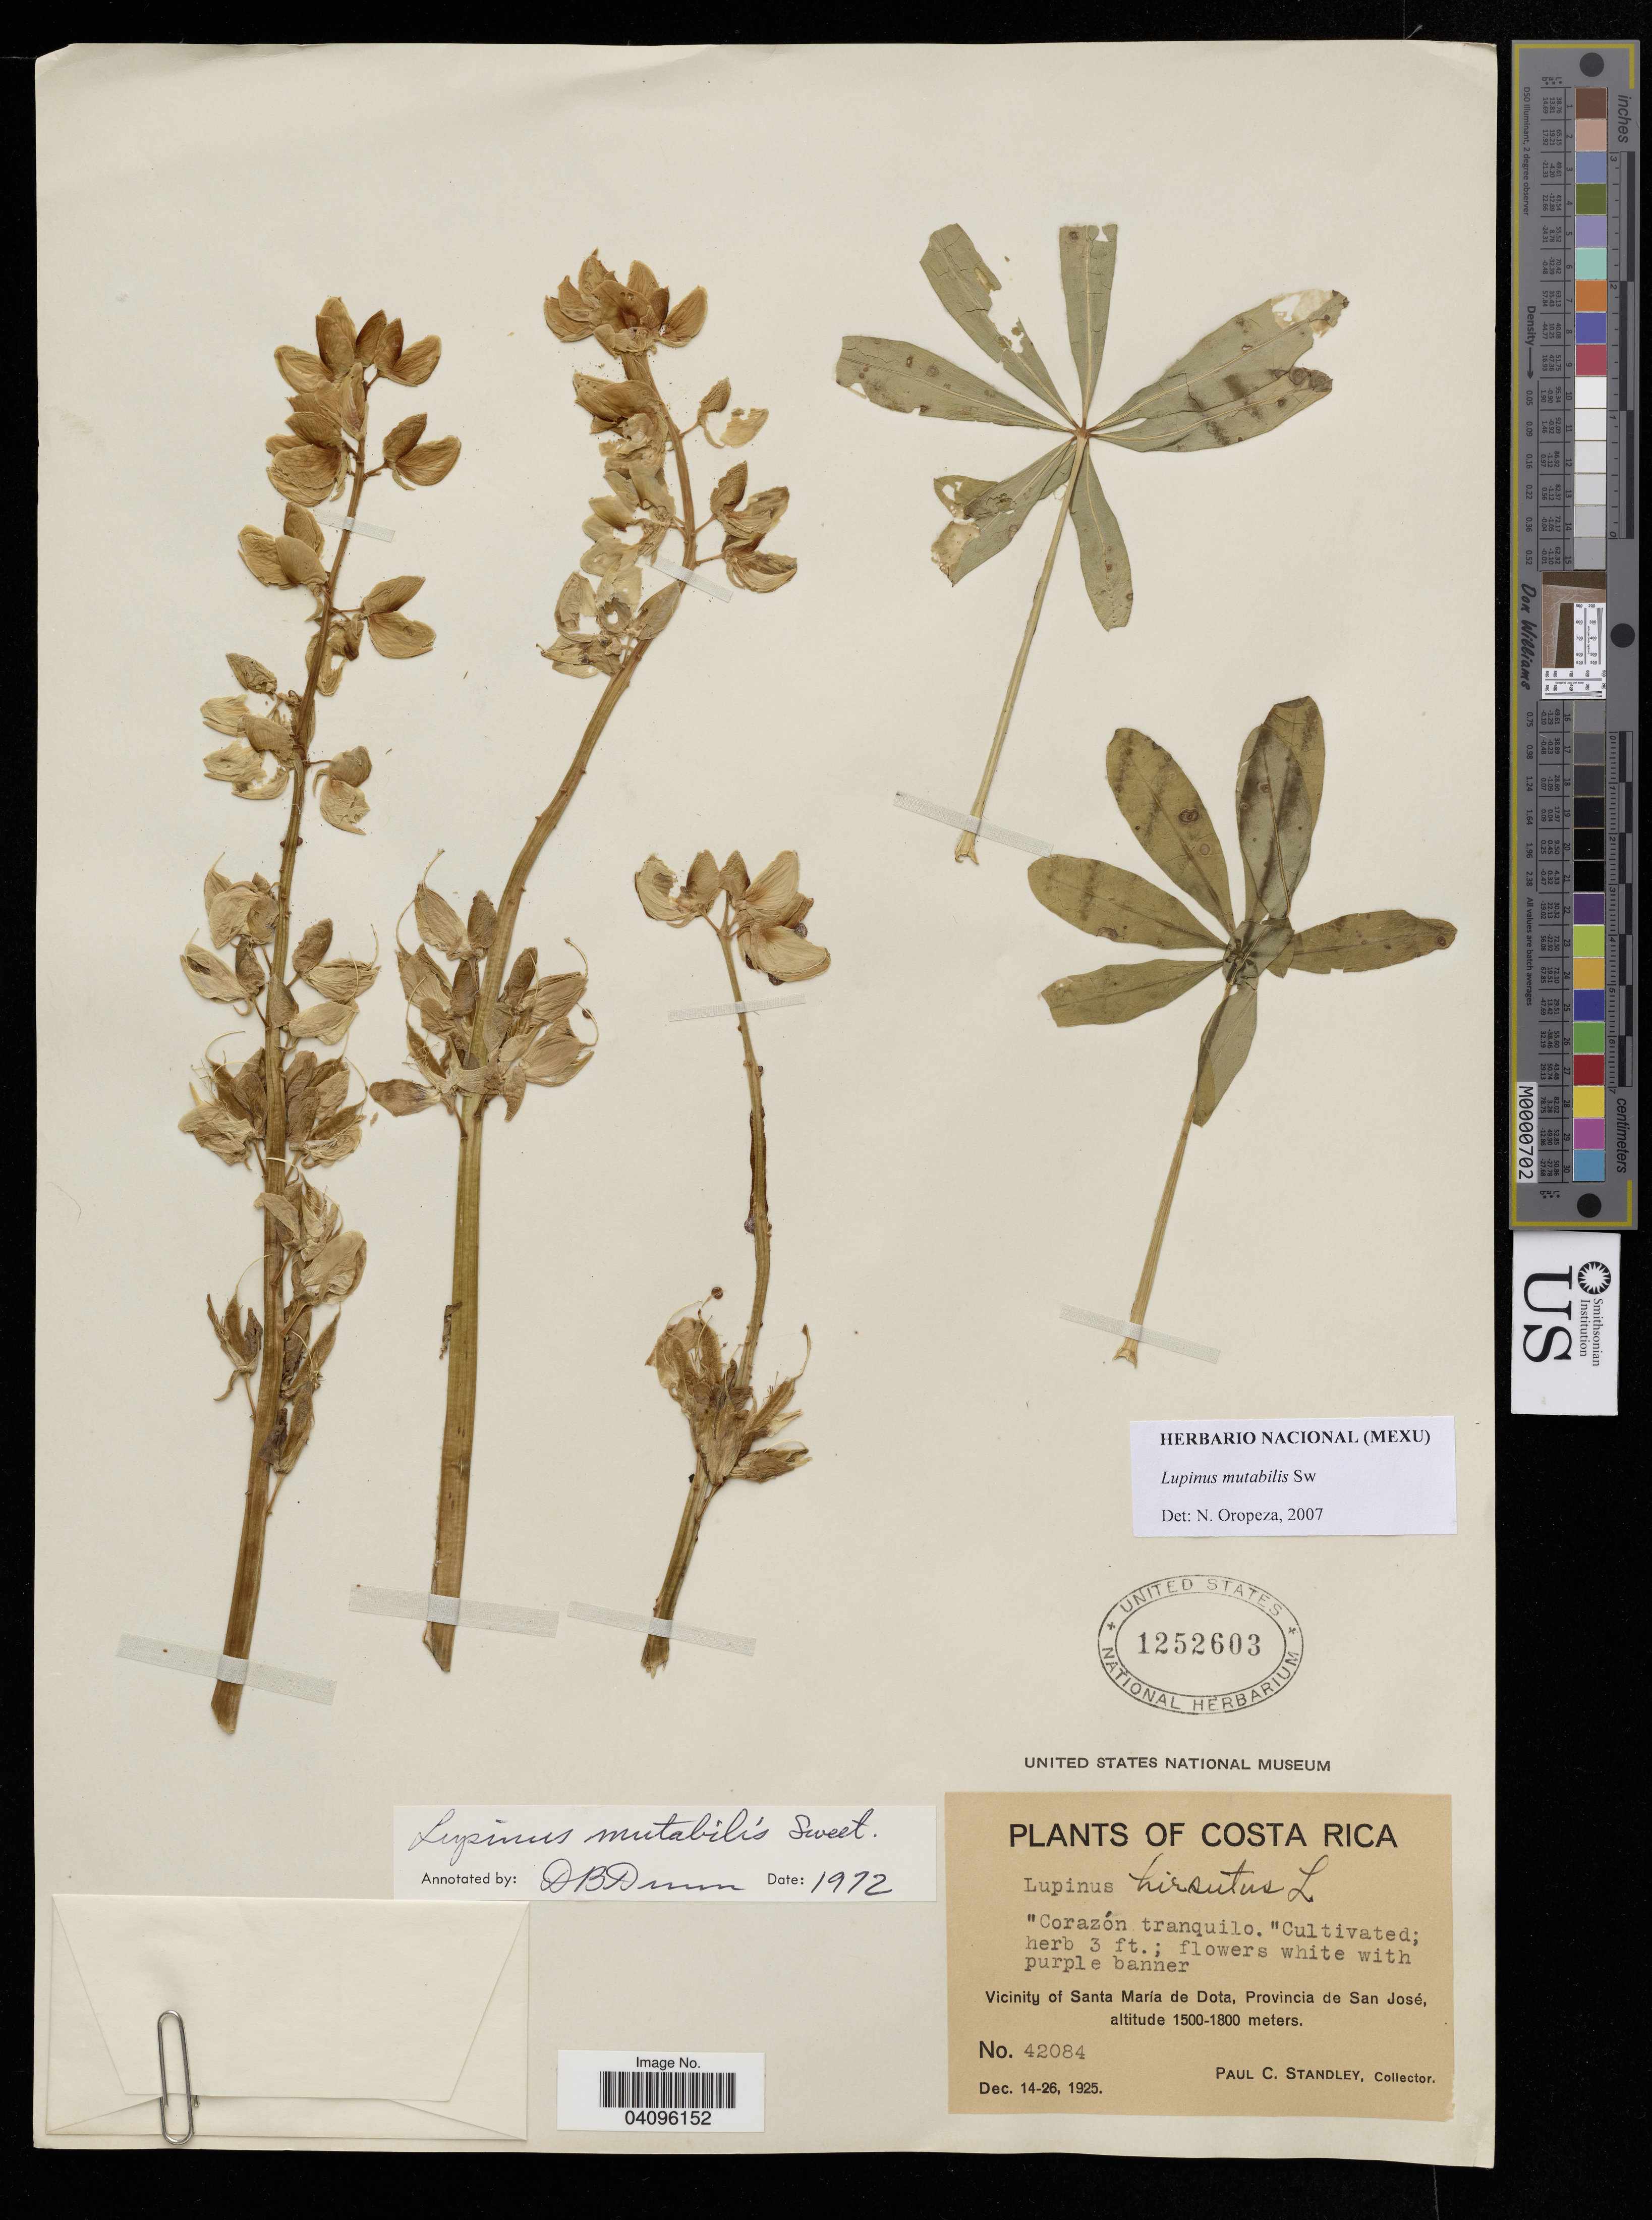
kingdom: Plantae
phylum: Tracheophyta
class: Magnoliopsida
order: Fabales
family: Fabaceae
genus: Lupinus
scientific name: Lupinus mutabilis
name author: Sweet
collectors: P. C. Standley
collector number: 42084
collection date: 1925-12-14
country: Costa Rica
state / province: San José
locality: Costa Rica. Vicinity of Santa Maria de Dota, Provincia de San Jose.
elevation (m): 1500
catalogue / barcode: US 1252603